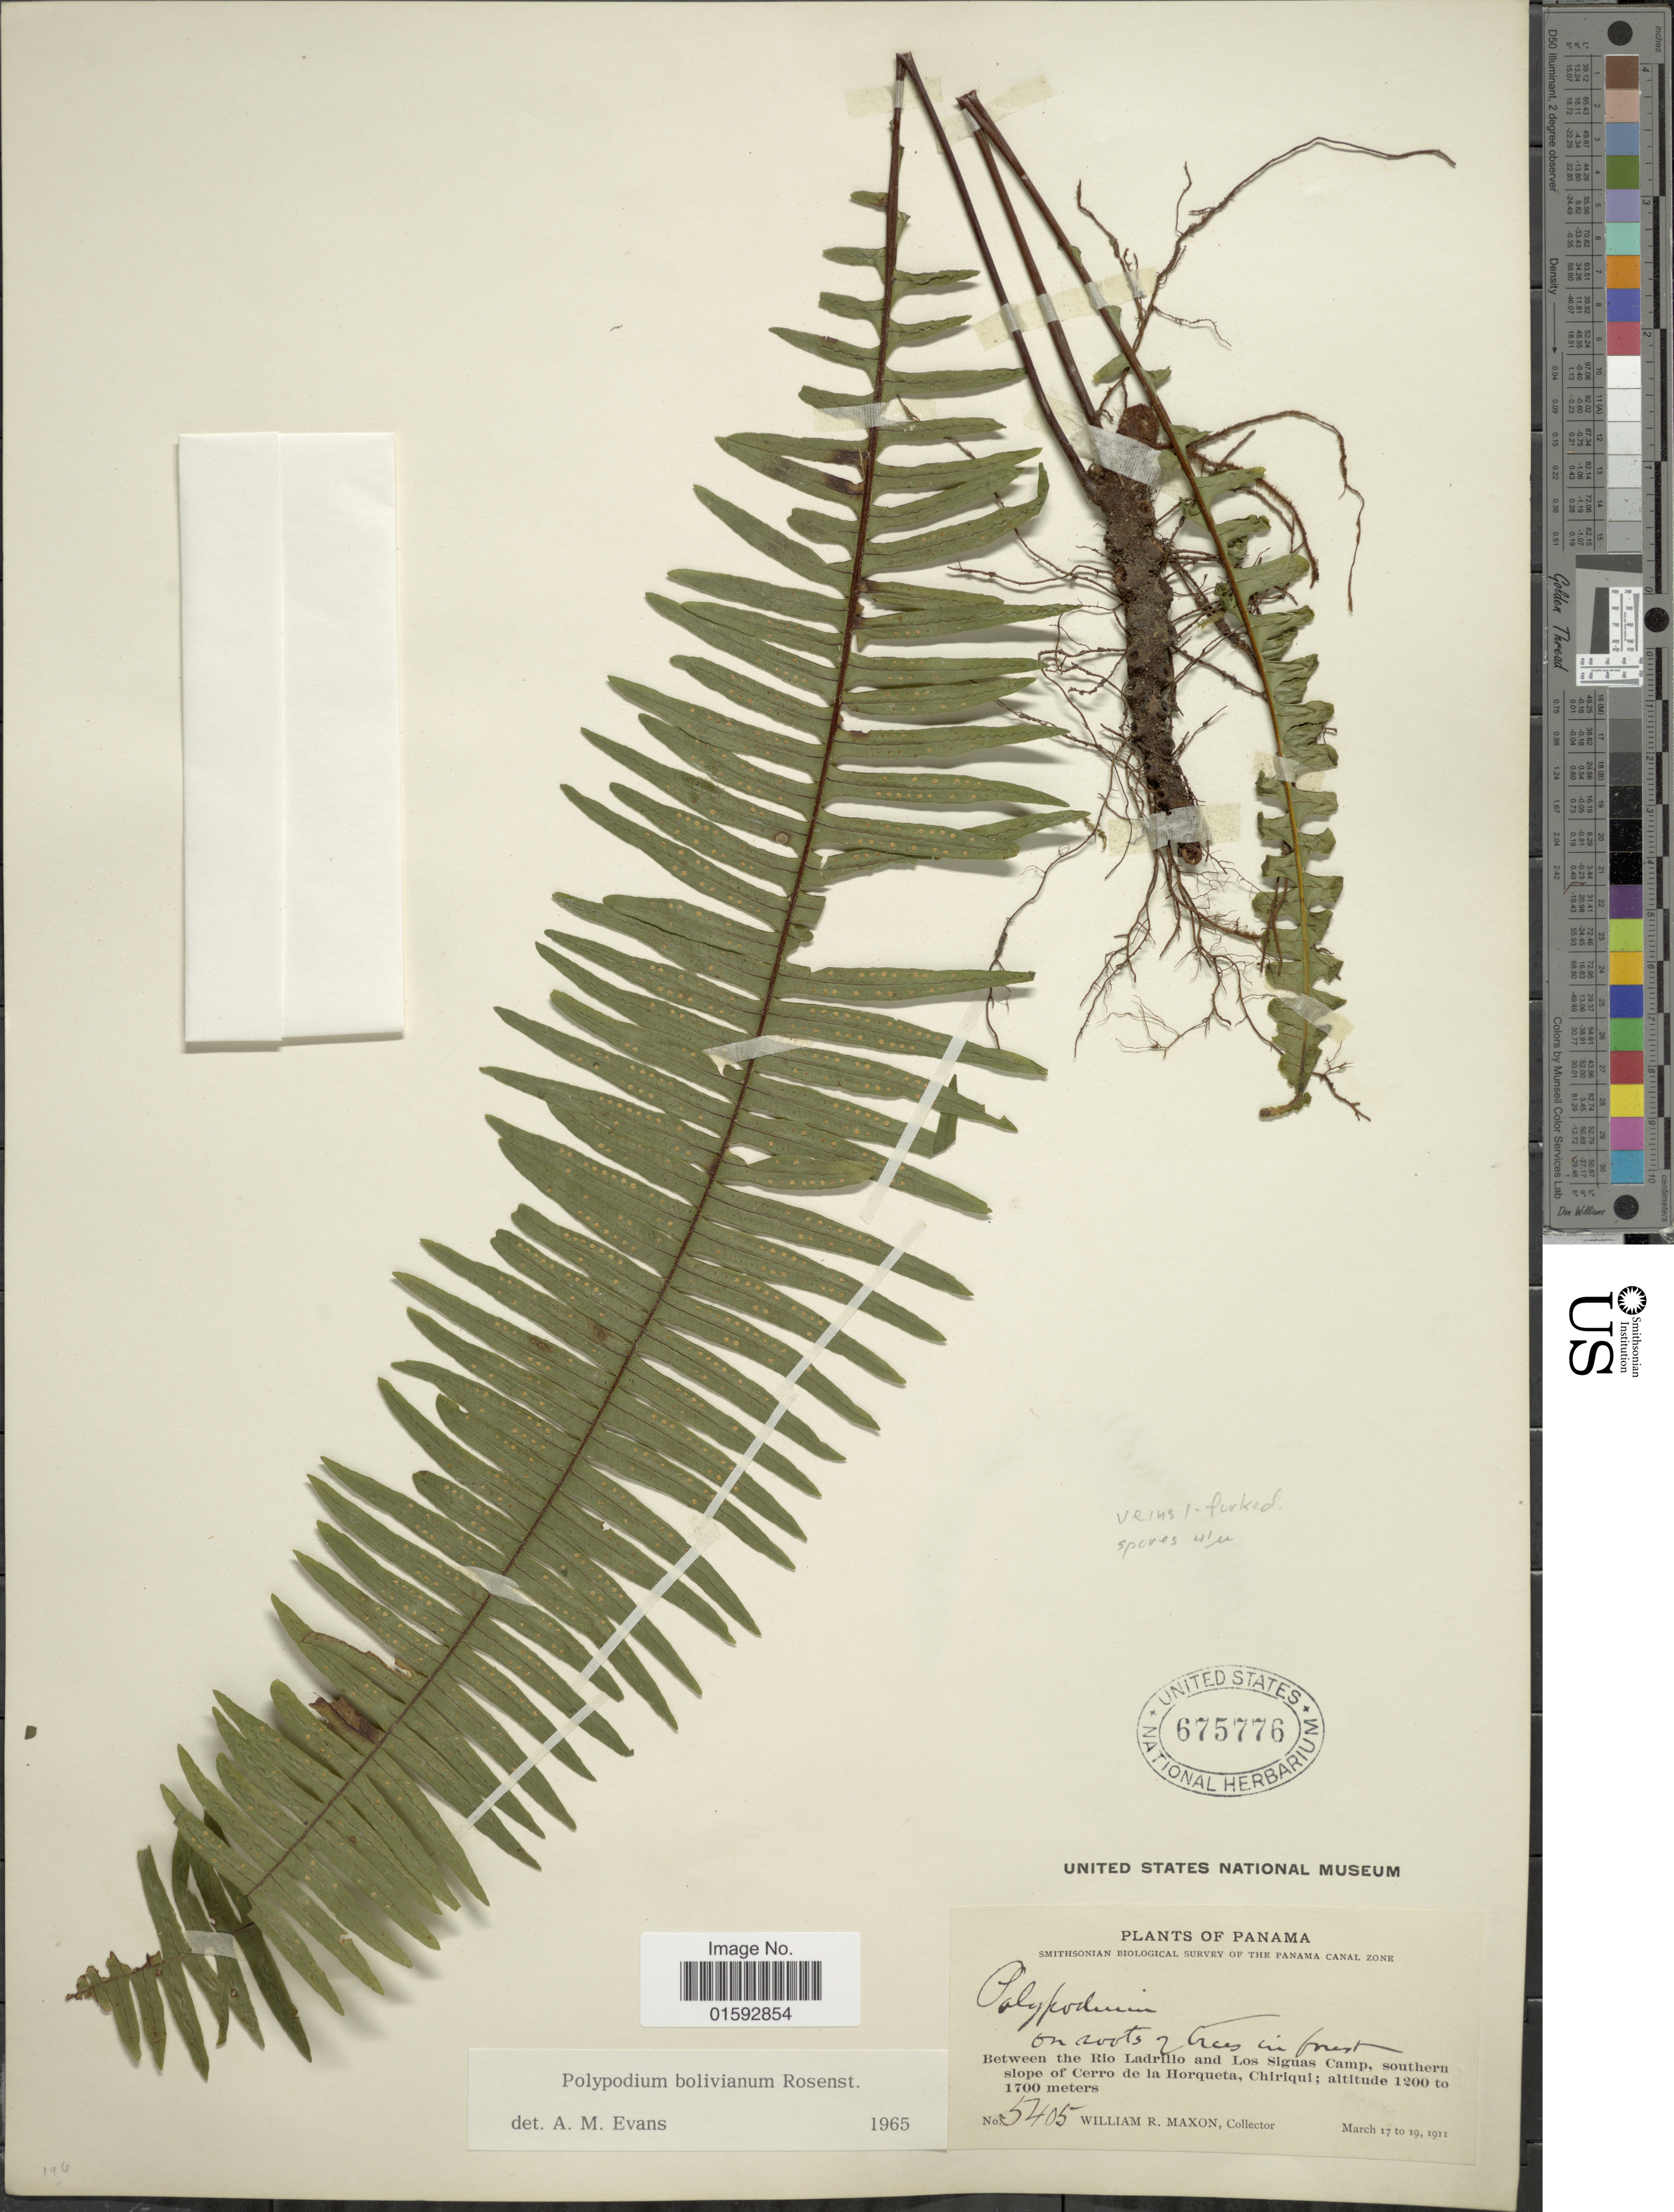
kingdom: Plantae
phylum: Tracheophyta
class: Polypodiopsida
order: Polypodiales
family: Polypodiaceae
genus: Pecluma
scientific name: Pecluma divaricata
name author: (E. Fourn.) Mickel & Beitel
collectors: W. R. Maxon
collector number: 5405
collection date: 1911-03-17/1911-03-19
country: Panama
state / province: Chiriqui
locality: Between the Rio Ladrillo and Los Siguas Camp, southern slope of Cerro de la Horqueta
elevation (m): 1200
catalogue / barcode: US 675776